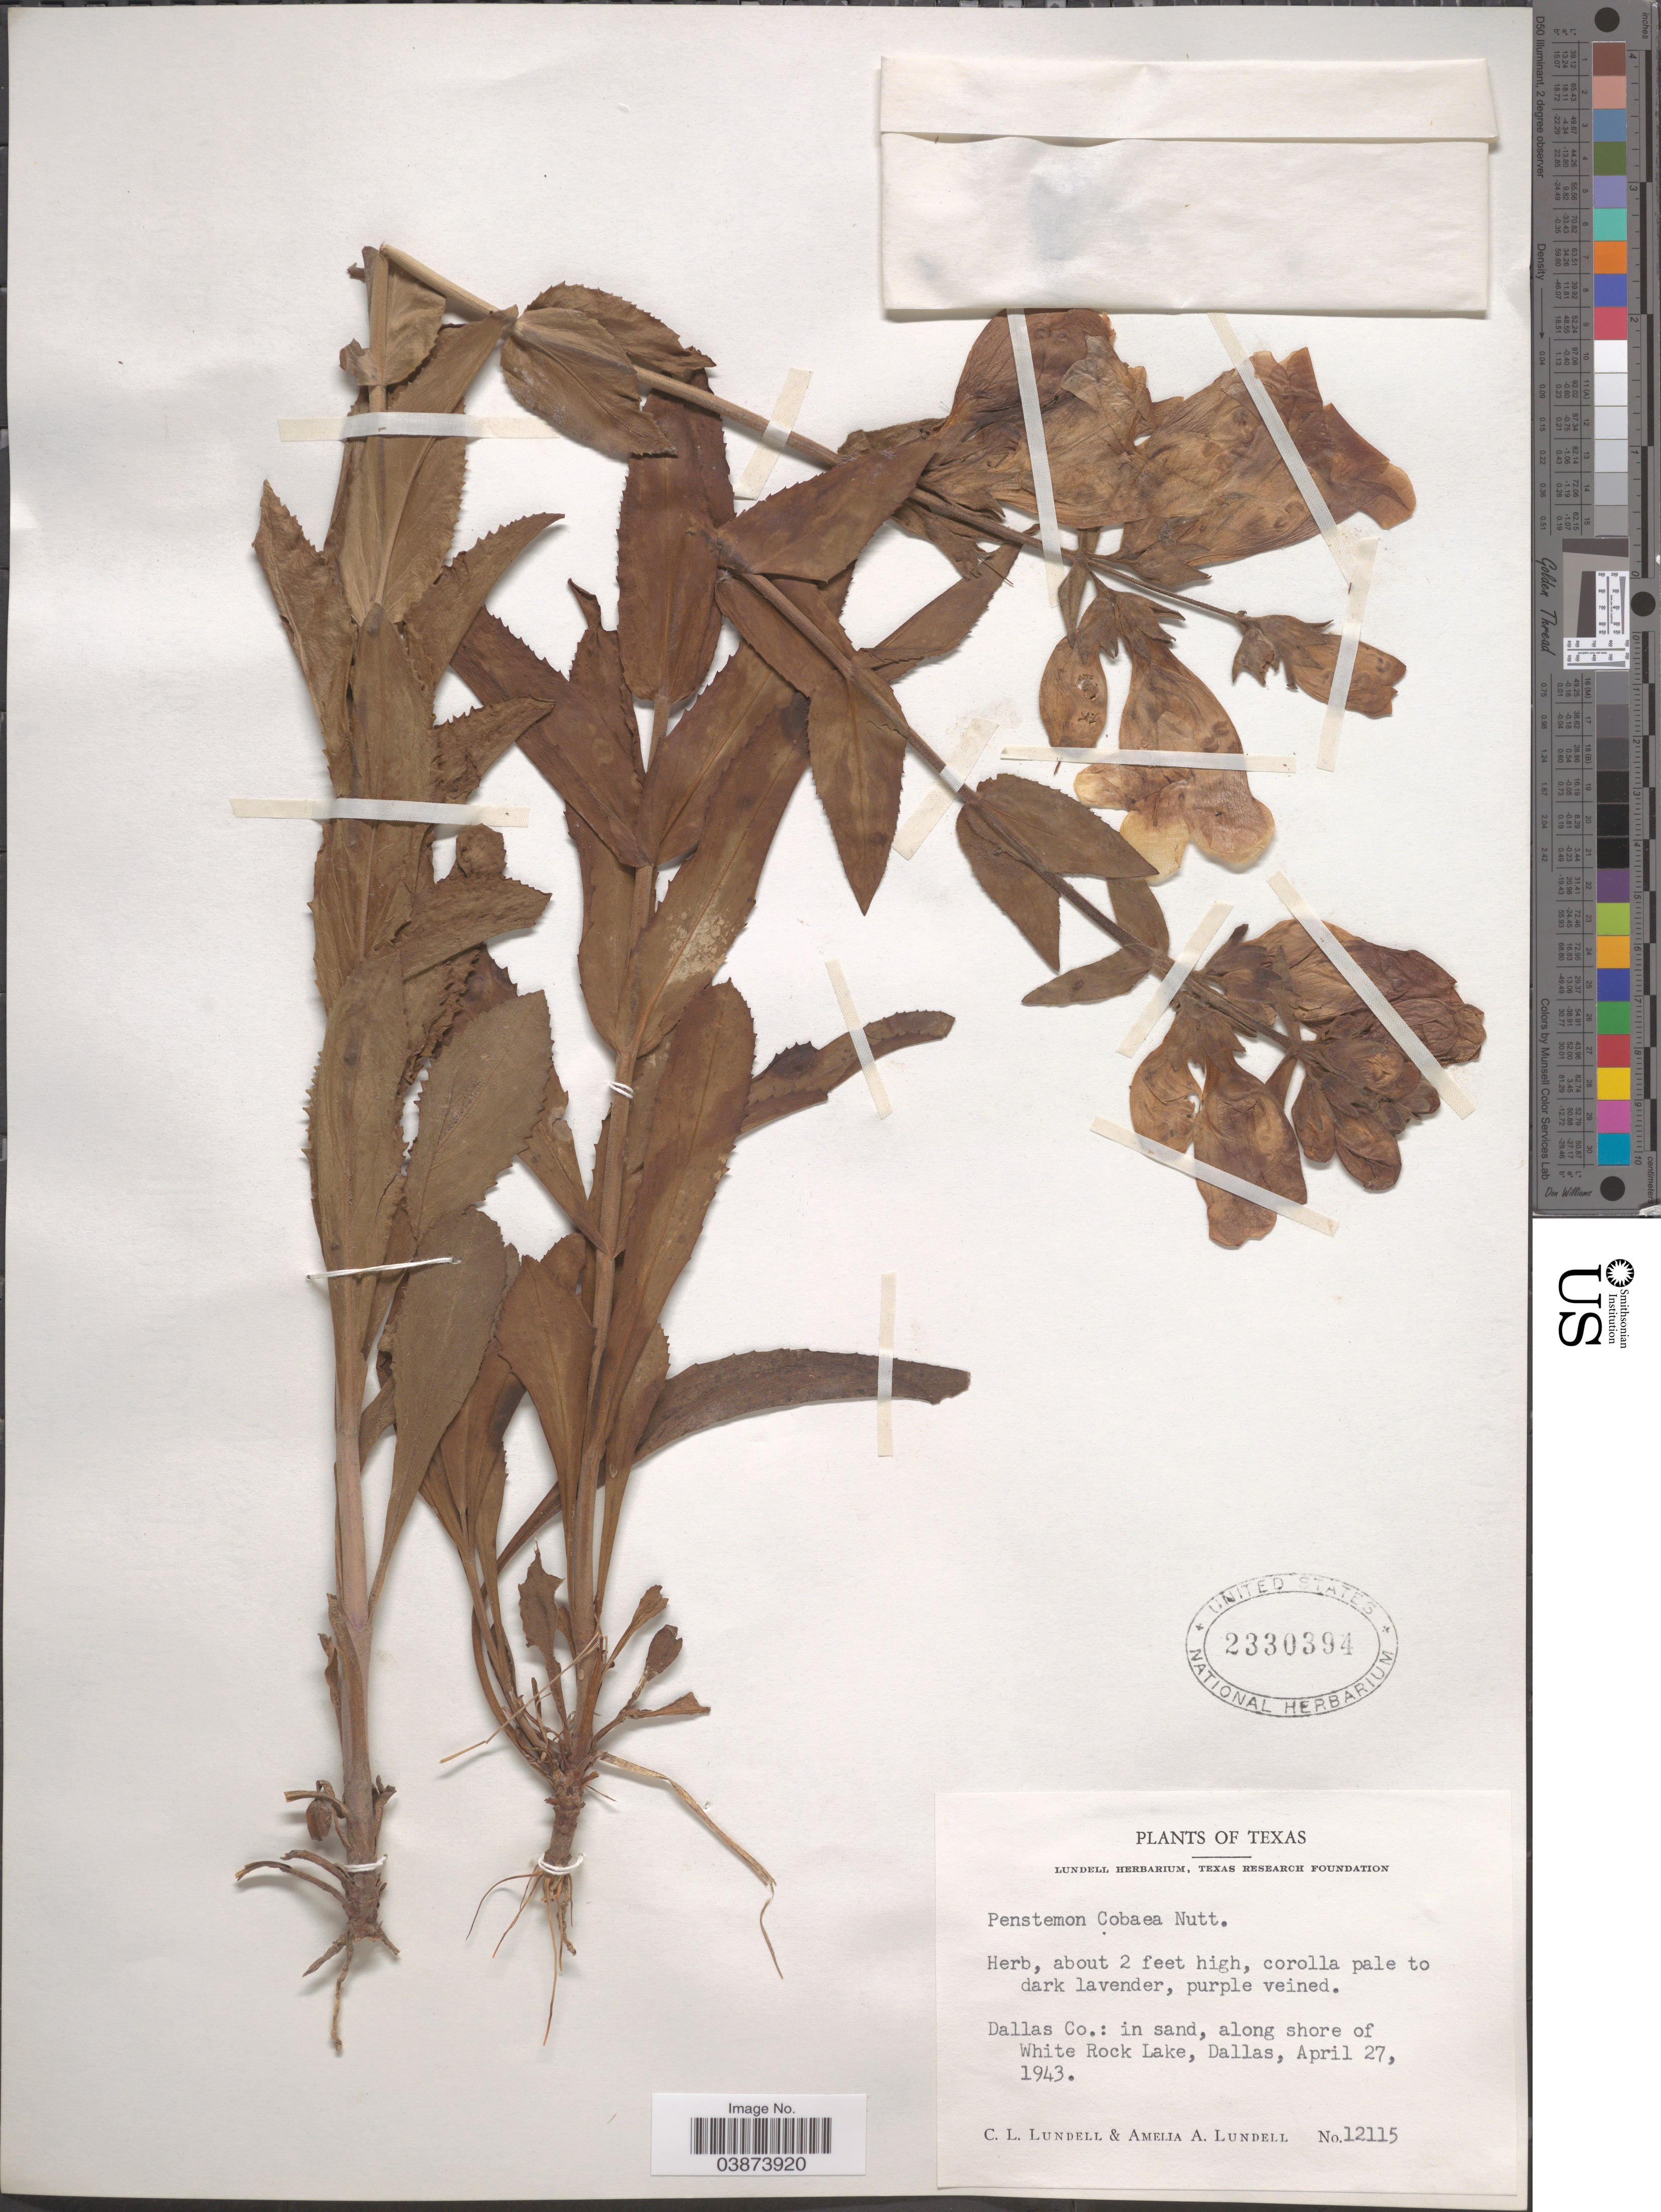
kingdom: Plantae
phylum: Tracheophyta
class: Magnoliopsida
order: Lamiales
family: Plantaginaceae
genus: Penstemon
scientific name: Penstemon cobaea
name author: (Nutt.)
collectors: C. L. Lundell & A. A. Lundell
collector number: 12115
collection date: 1943-04-27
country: United States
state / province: Texas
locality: Dallas Co.: along shore of White Rock Lake, Dallas.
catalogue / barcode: US 2330394